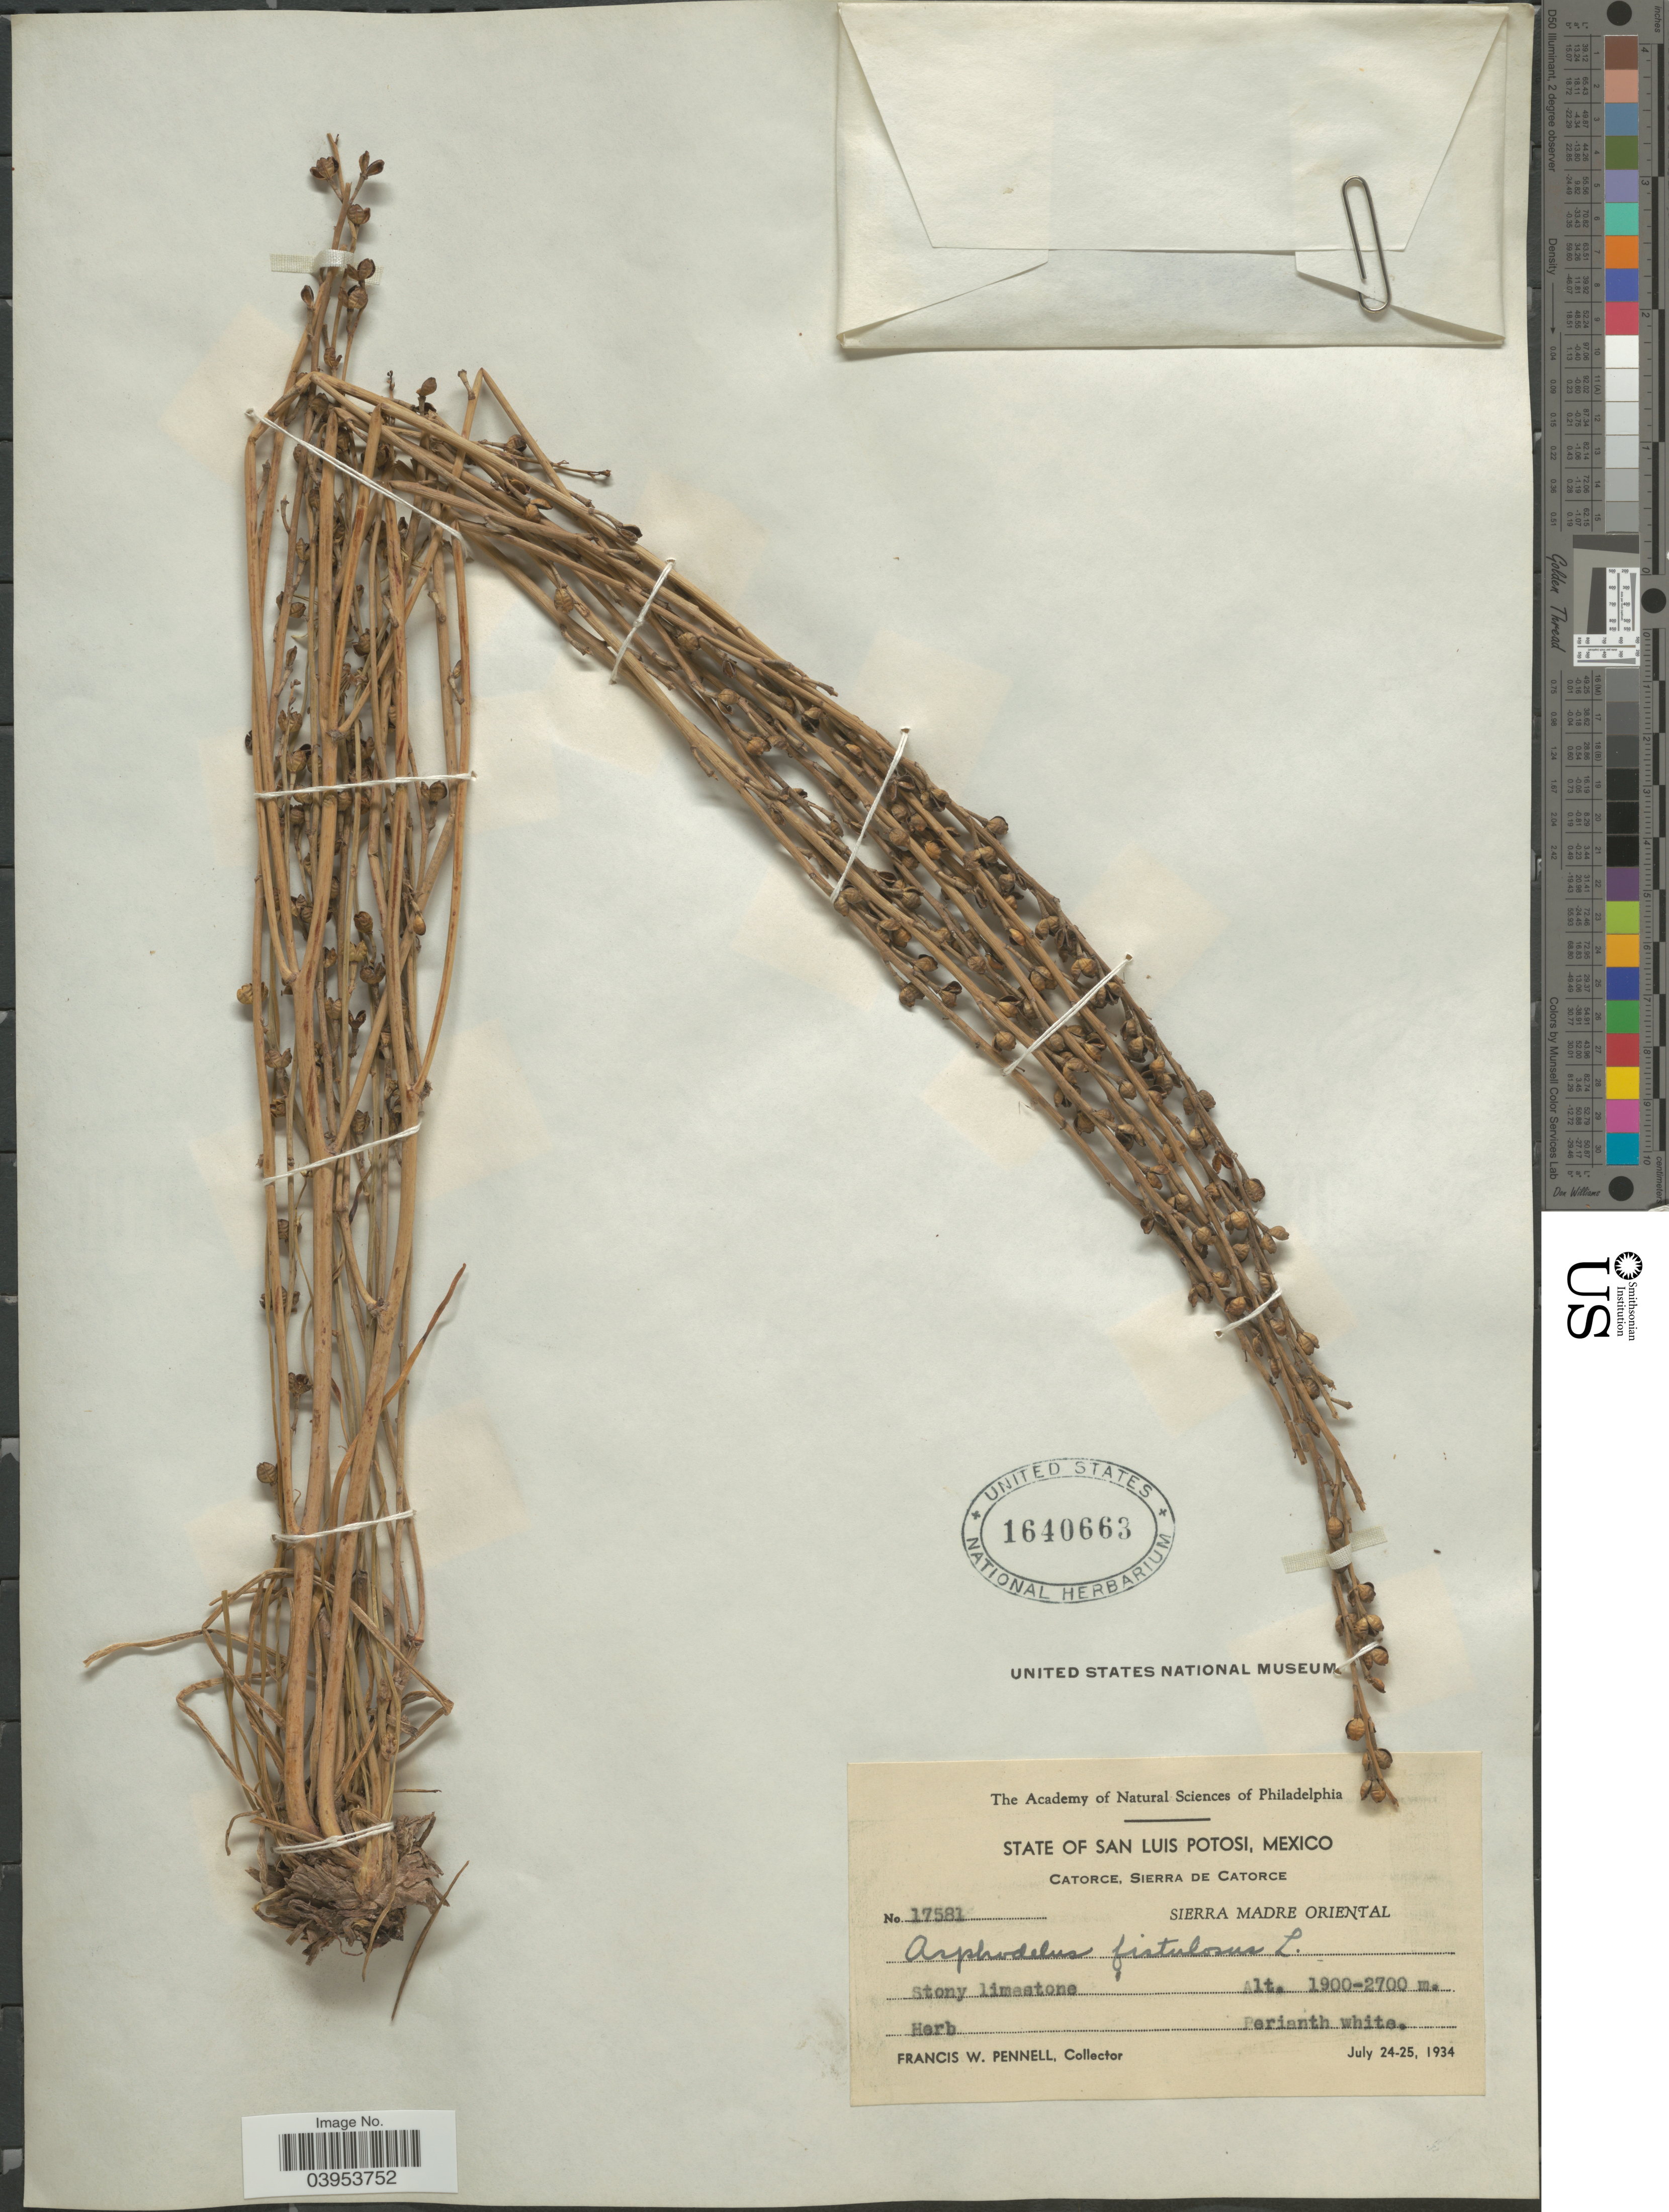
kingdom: Plantae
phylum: Tracheophyta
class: Liliopsida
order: Asparagales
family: Asphodelaceae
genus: Asphodelus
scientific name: Asphodelus fistulosus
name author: L.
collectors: F. W. Pennell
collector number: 17581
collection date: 1934-07-24/1934-07-25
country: Mexico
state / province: San Luis Potosí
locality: Catorce, Sierra de Catorce. Sierra Madre Oriental.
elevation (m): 1900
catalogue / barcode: US 1640663